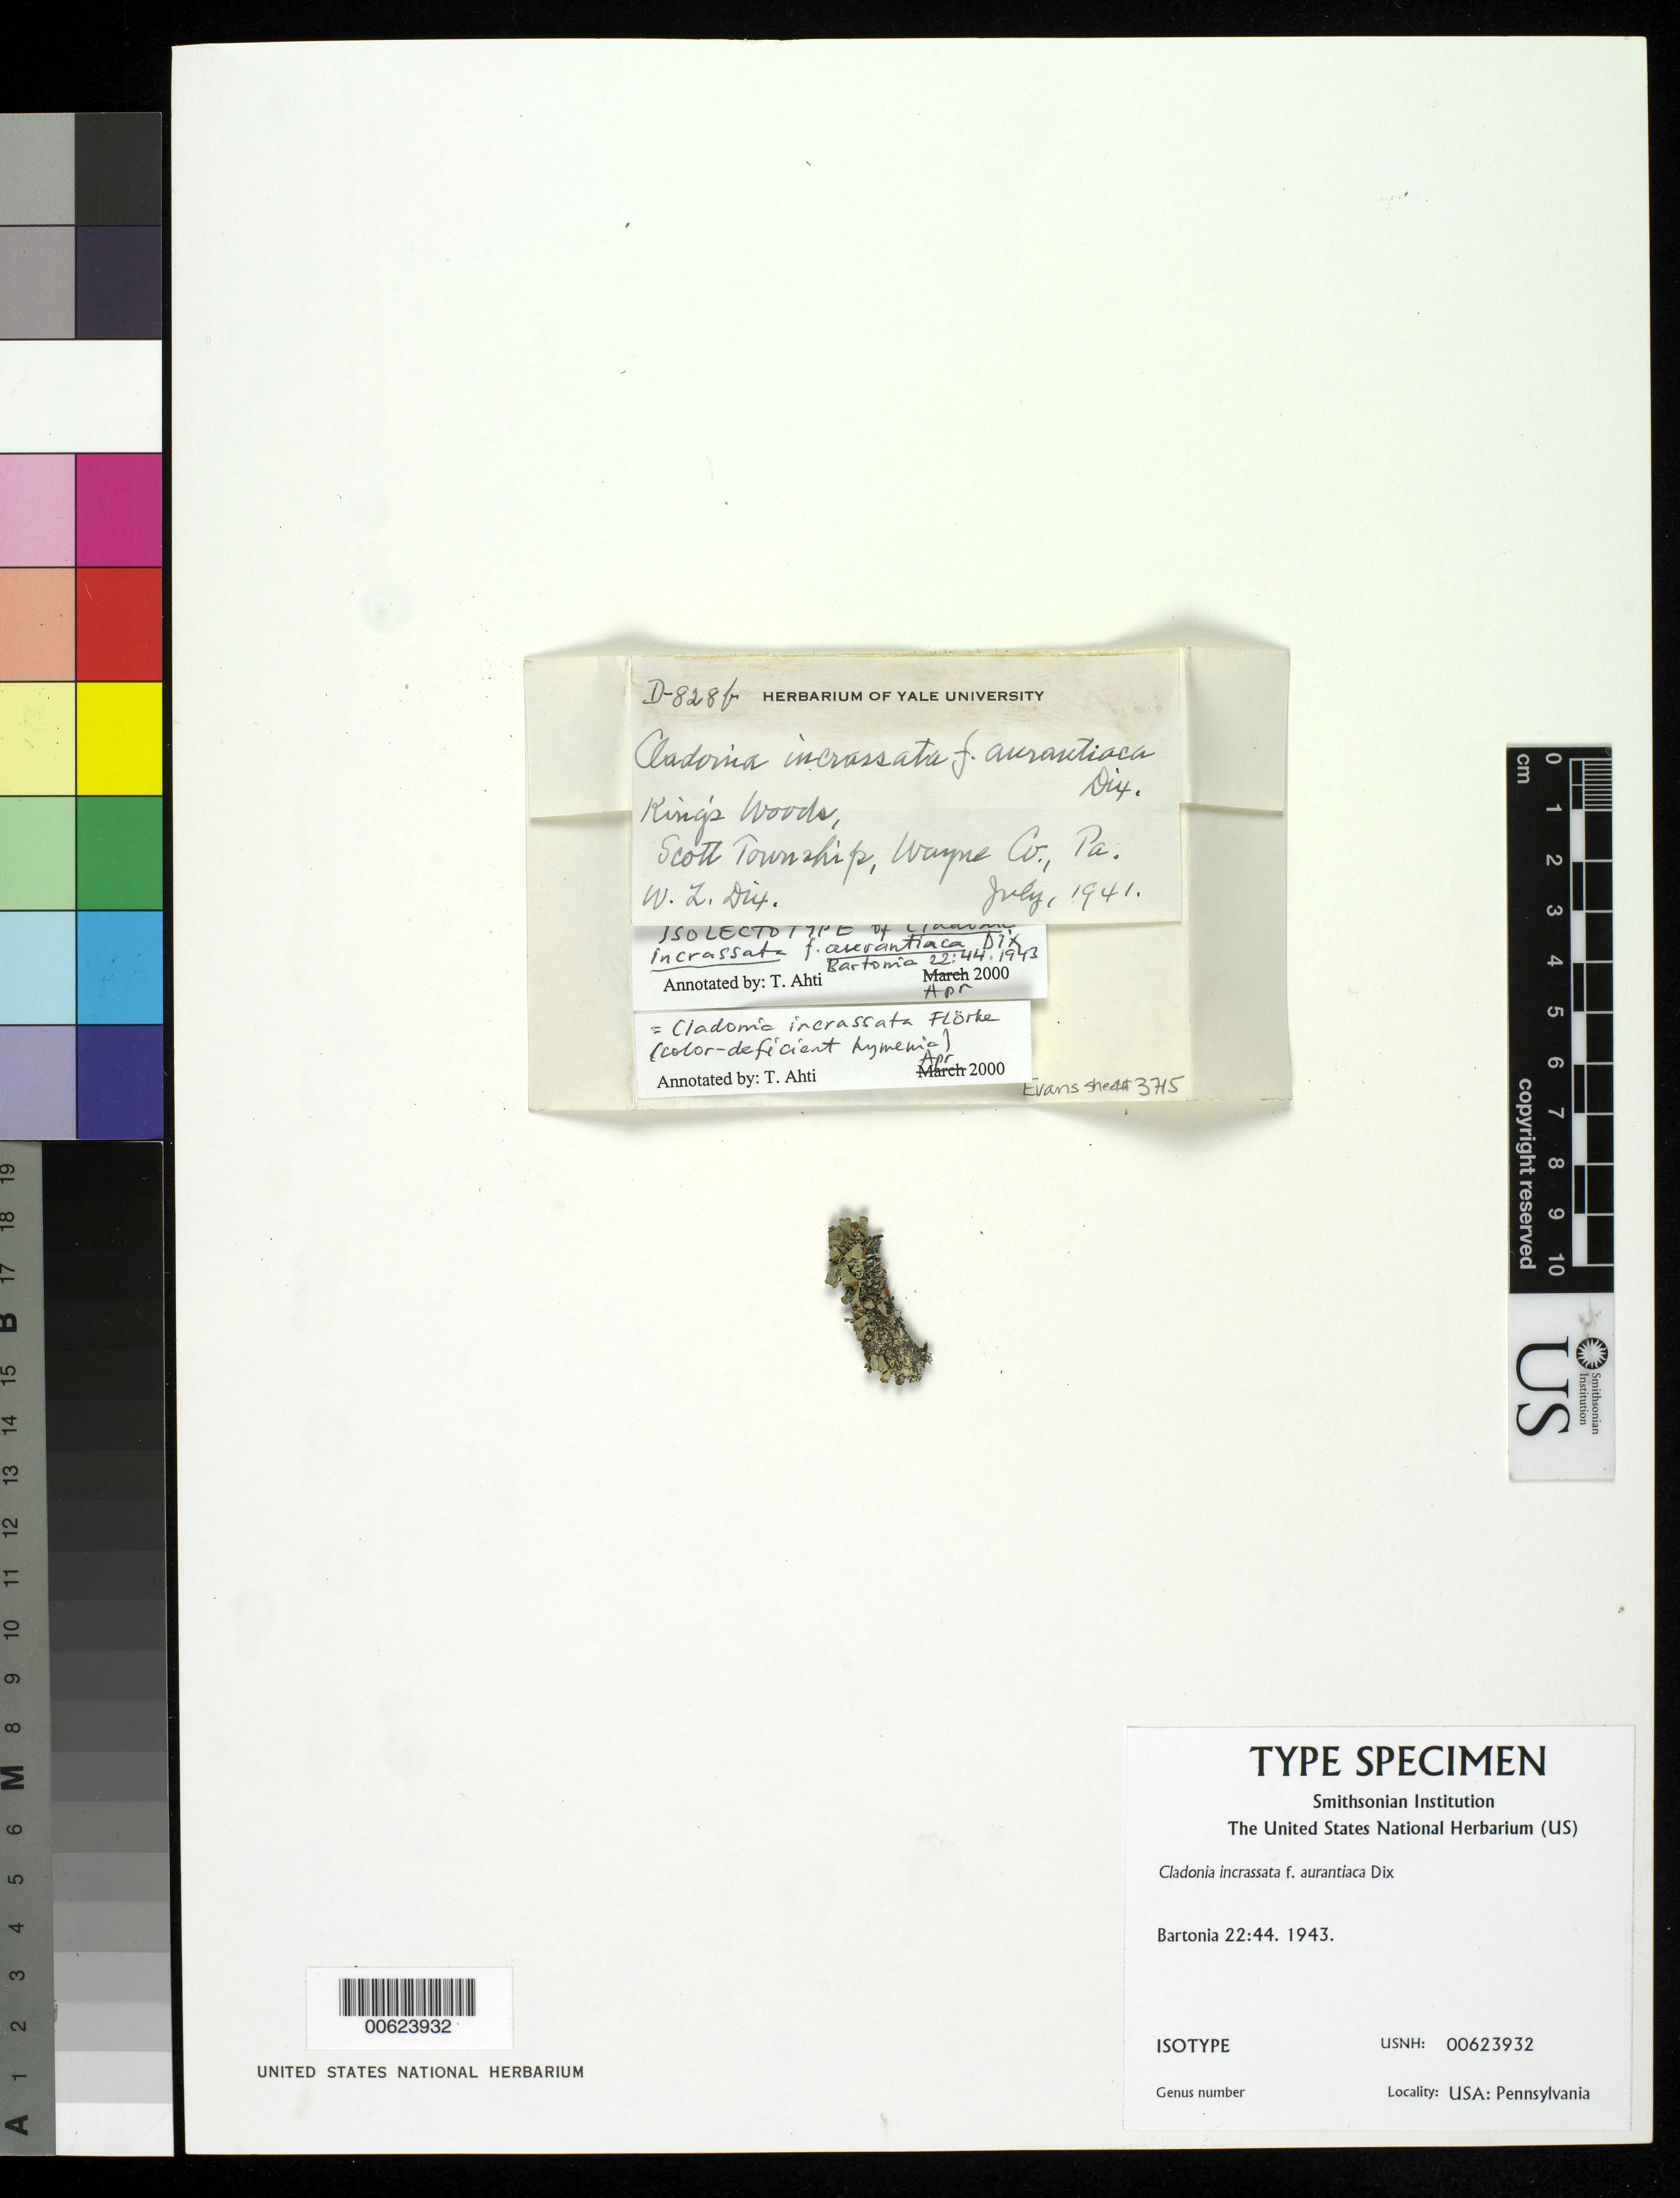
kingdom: Fungi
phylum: Ascomycota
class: Lecanoromycetes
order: Lecanorales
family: Cladoniaceae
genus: Cladonia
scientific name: Cladonia incrassata f. aurantiaca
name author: Dix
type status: Isotype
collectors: W. Dix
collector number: D-828b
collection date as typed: Jul 1941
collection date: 1941-07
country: United States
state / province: Pennsylvania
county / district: Wayne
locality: Scott's Township, King's Woods.